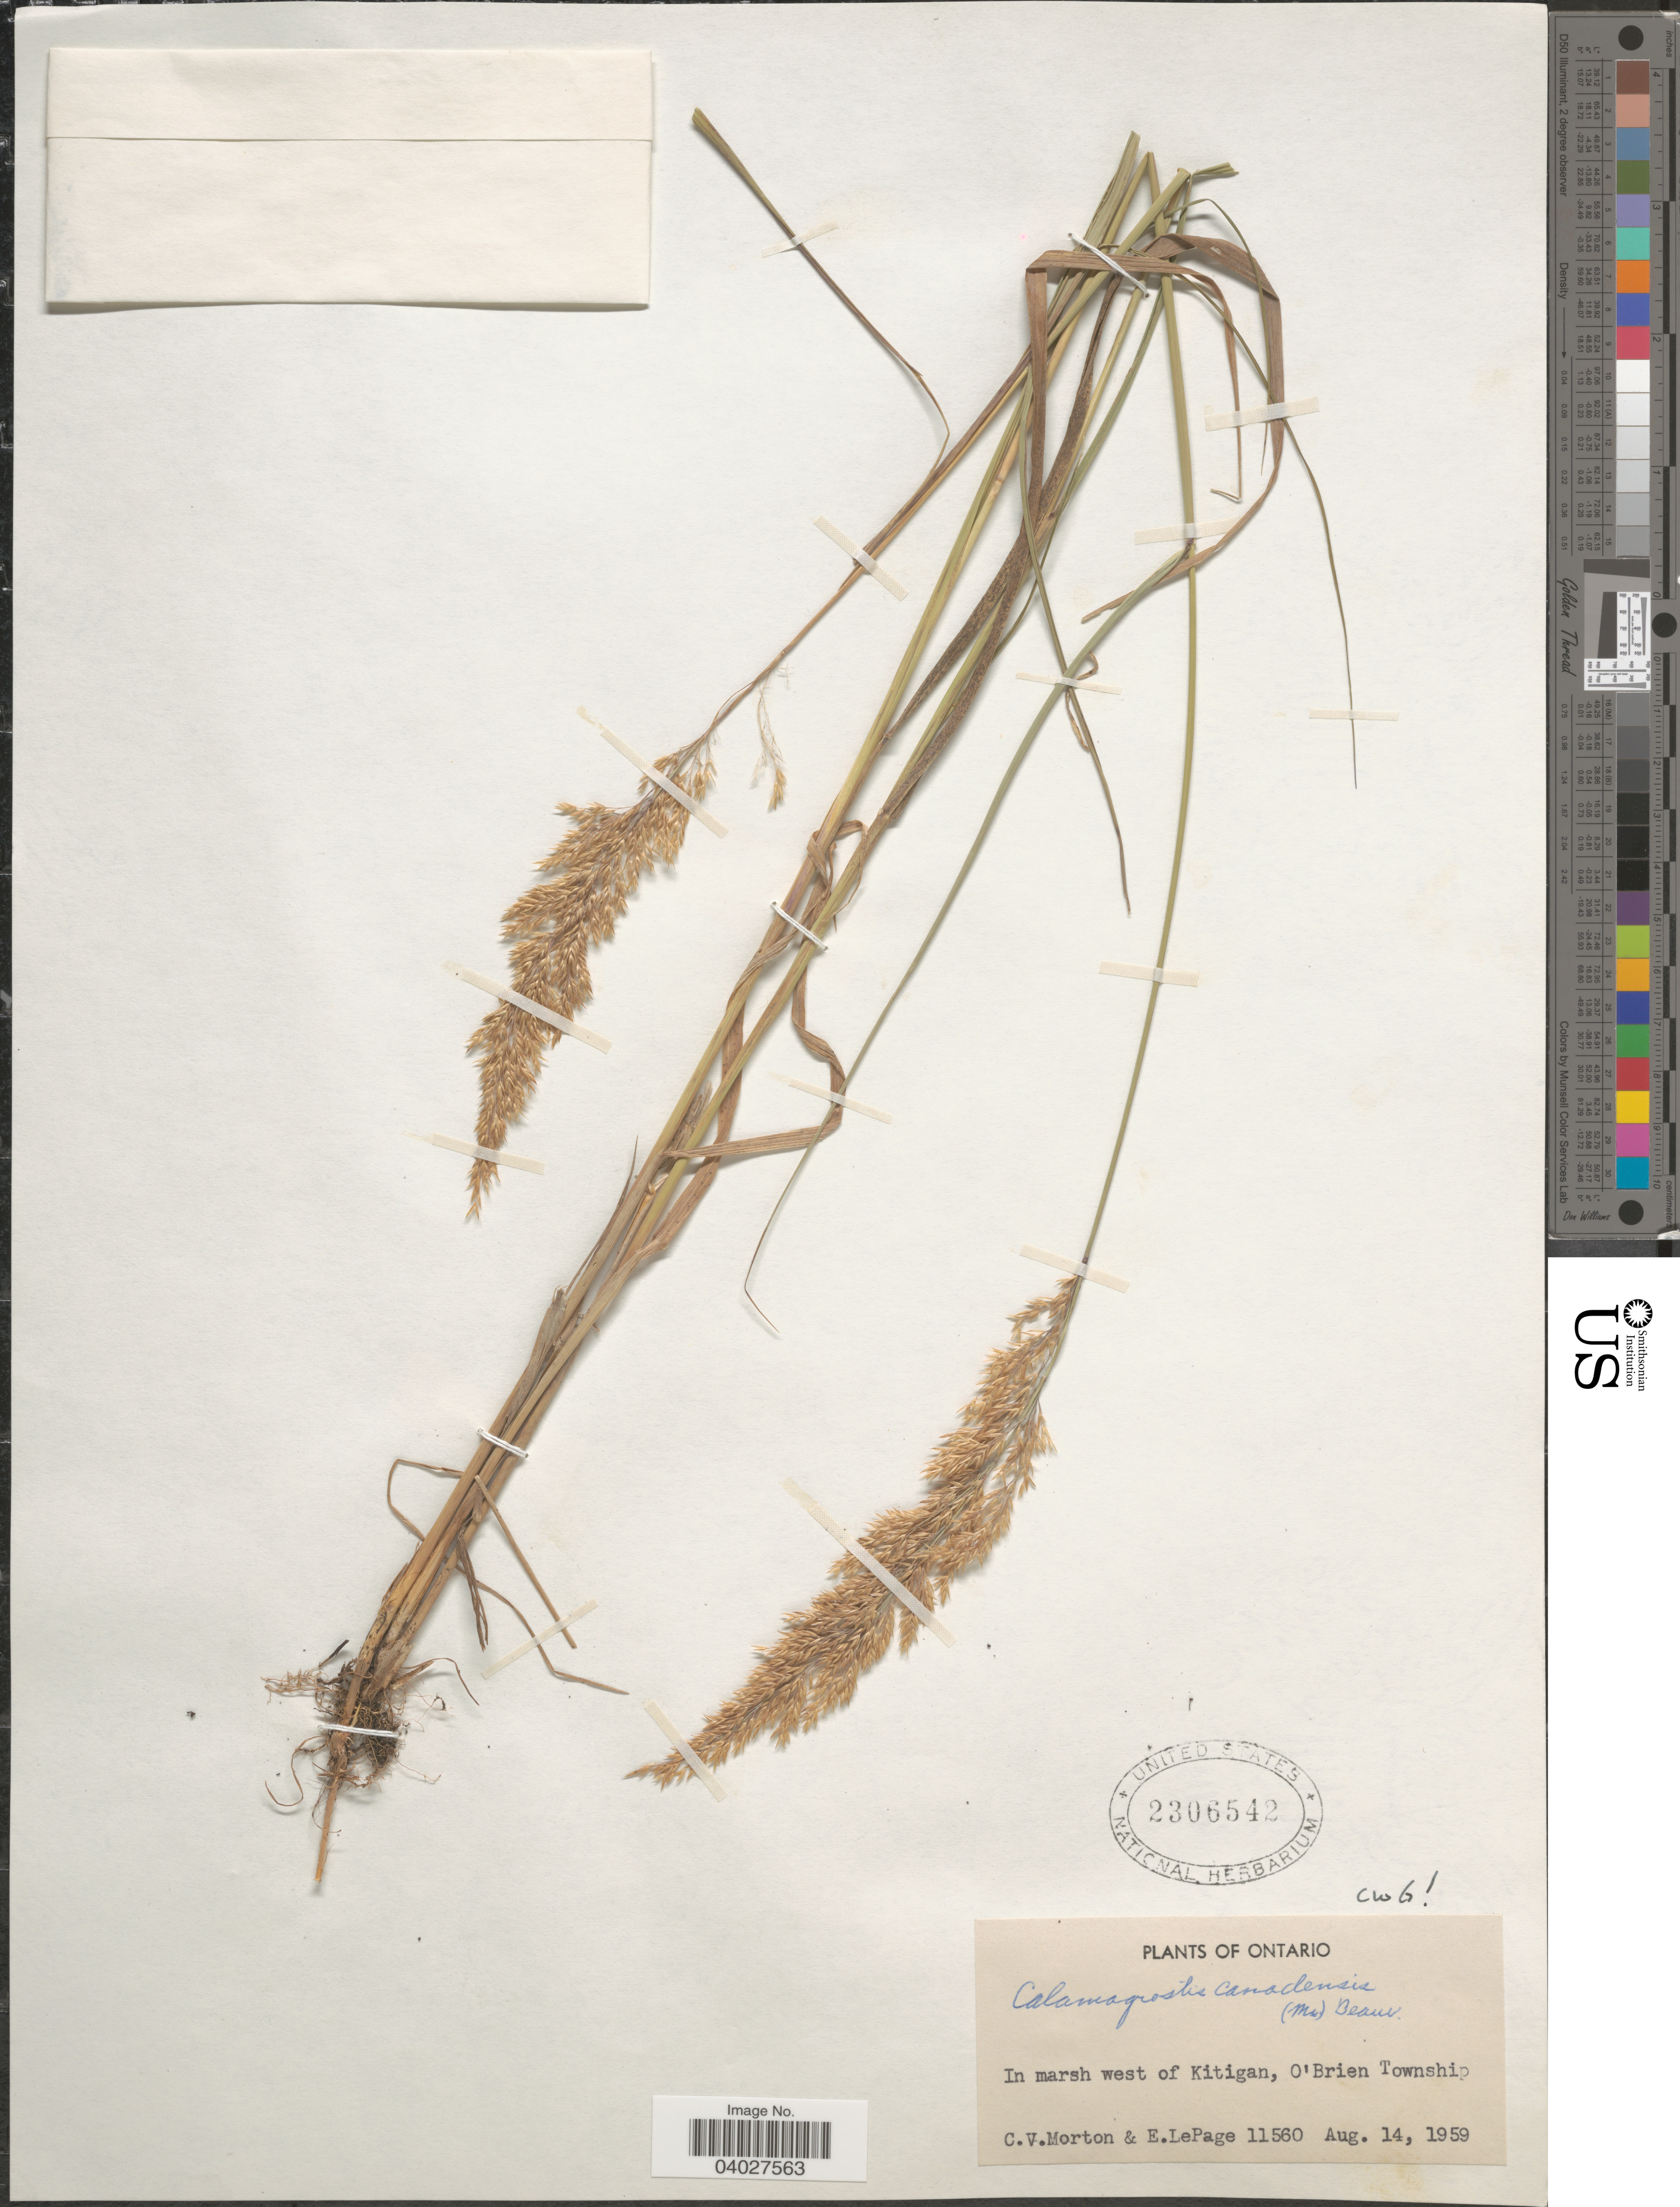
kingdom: Plantae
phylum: Tracheophyta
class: Liliopsida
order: Poales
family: Poaceae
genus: Calamagrostis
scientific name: Calamagrostis canadensis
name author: (Michx.) P. Beauv.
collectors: C. V. Morton & E. Lepage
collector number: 11560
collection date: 1959-08-14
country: Canada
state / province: Ontario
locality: In marsh west of Kitigan, O'Brien Township.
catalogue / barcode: US 2306542